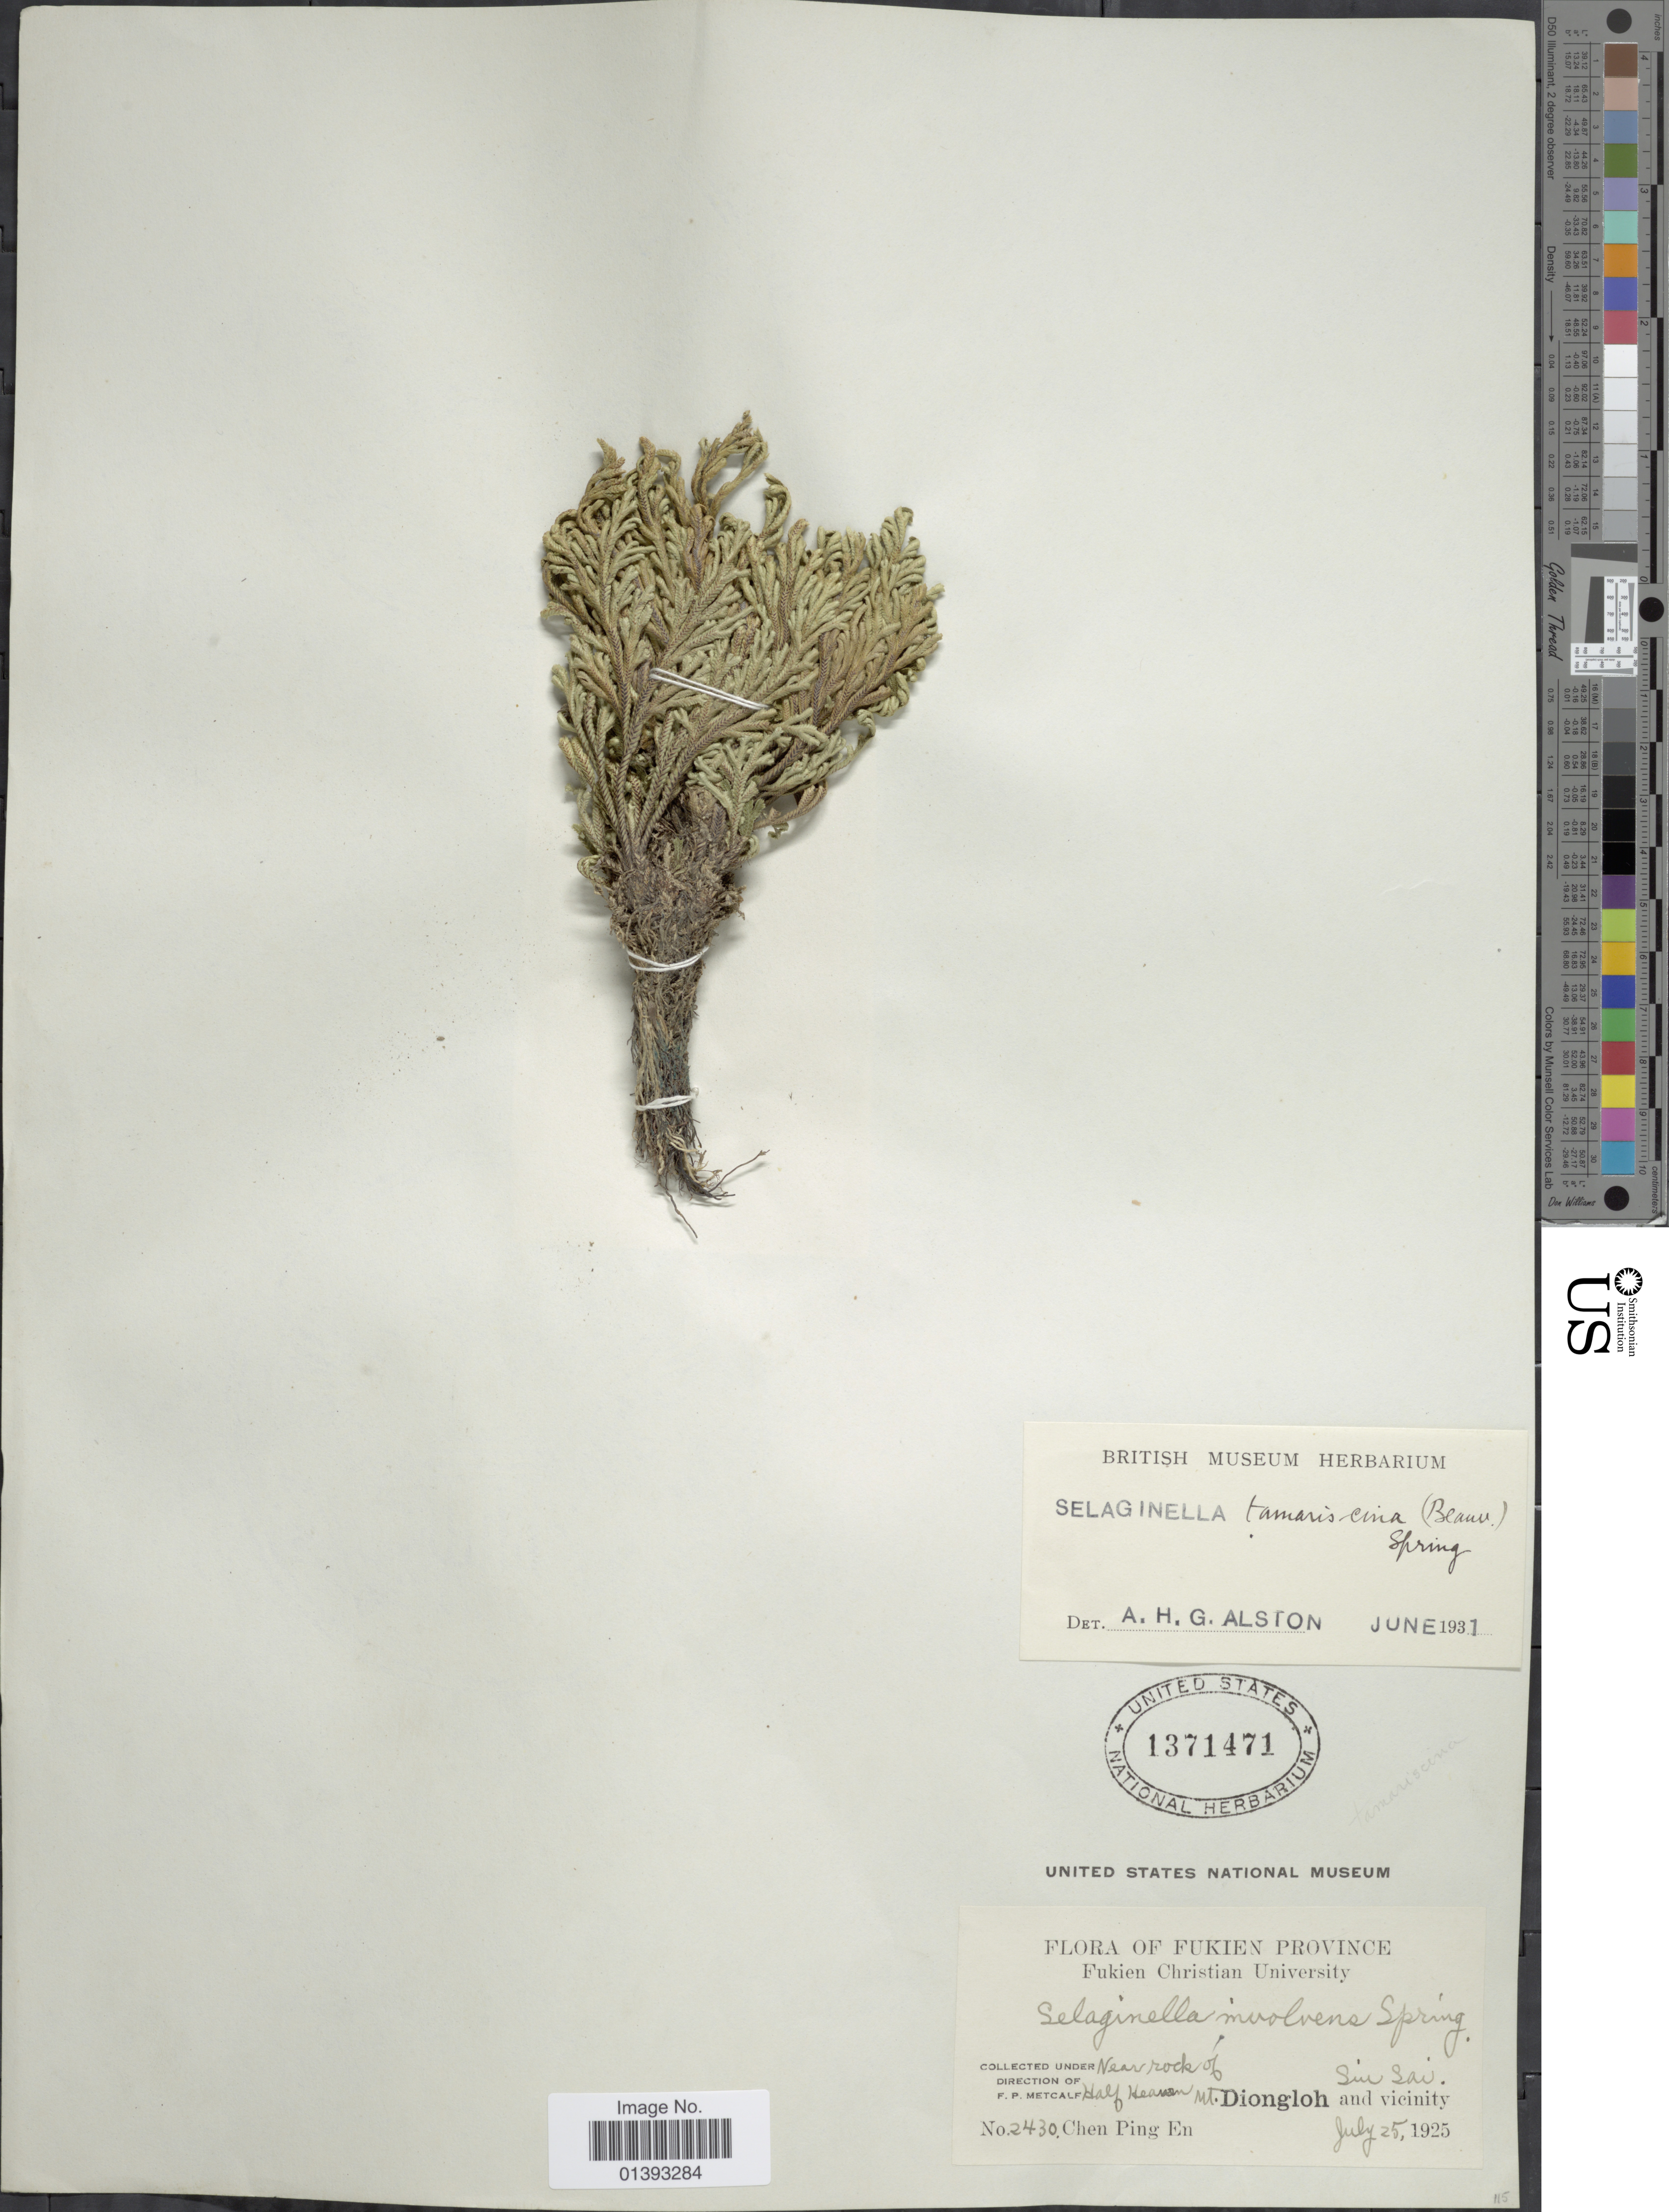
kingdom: Plantae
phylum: Tracheophyta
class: Lycopodiopsida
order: Selaginellales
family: Selaginellaceae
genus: Selaginella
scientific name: Selaginella tamariscina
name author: (P. Beauv.) Spring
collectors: P. E. Chen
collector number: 2430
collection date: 1925-07-25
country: China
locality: Fukien province, near rock of Half heaven, mt. Diongloh Sin Sai and Vicinity [interpreted]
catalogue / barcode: US 1371471